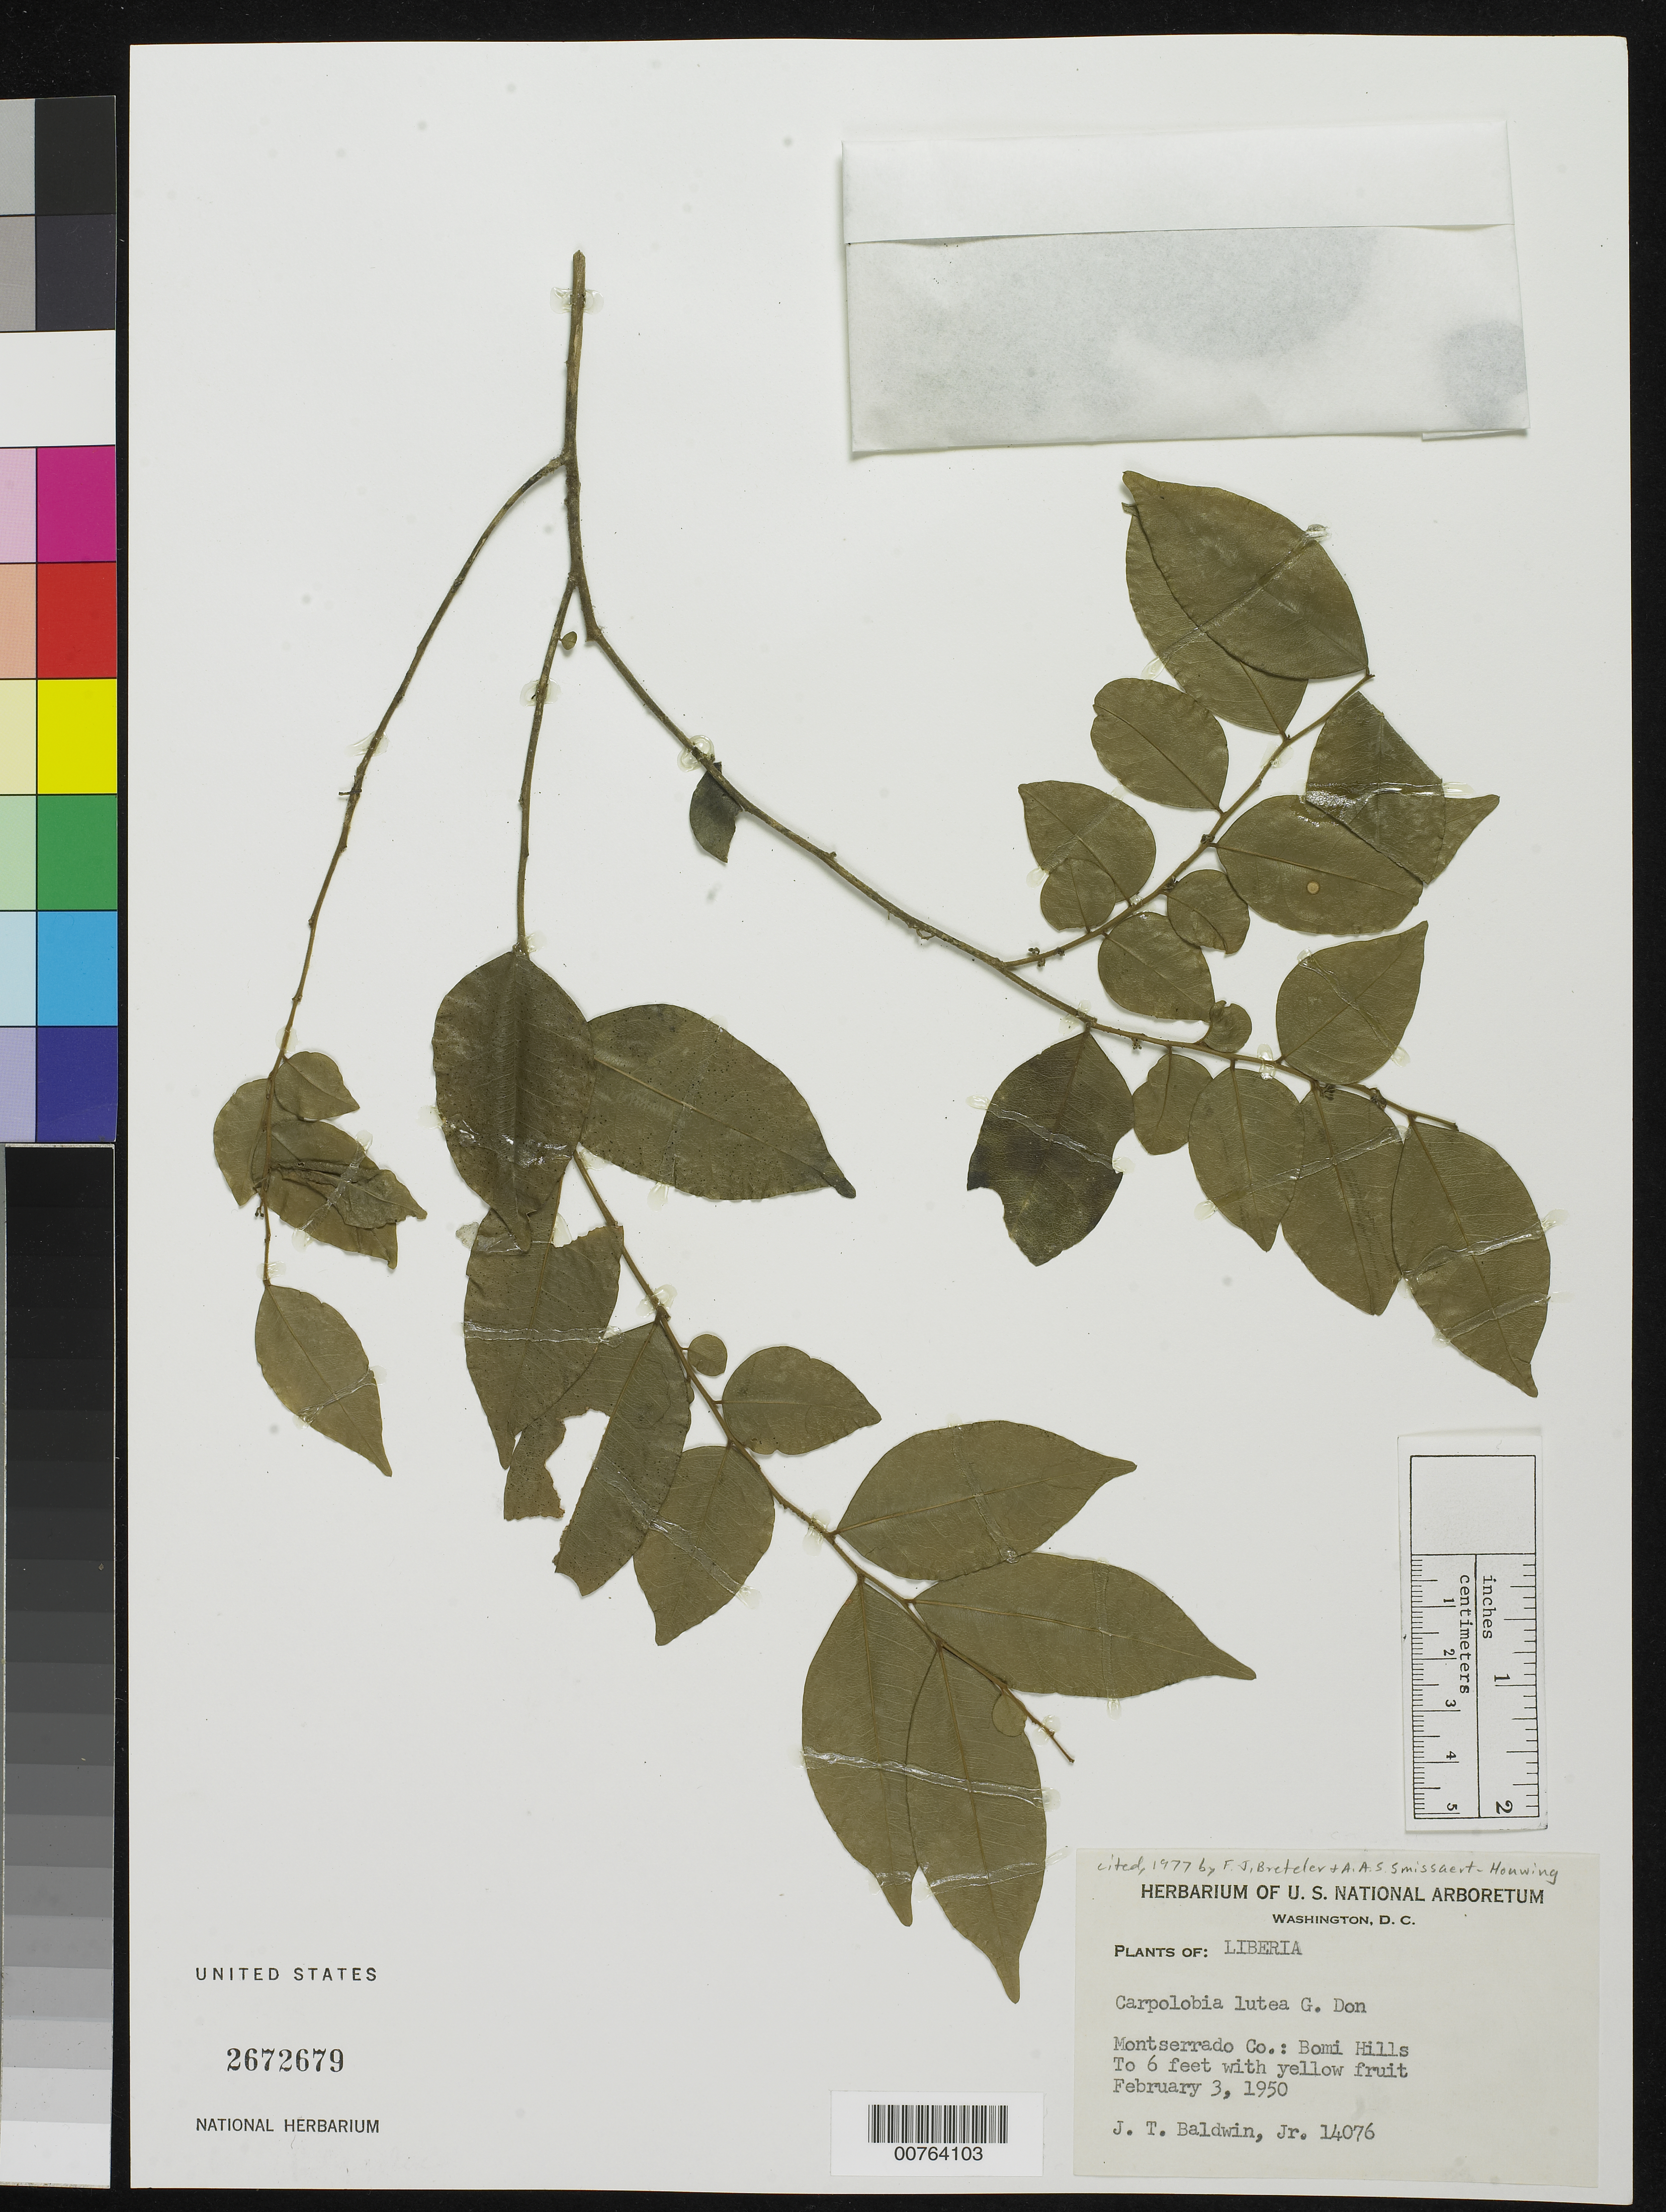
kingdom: Plantae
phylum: Tracheophyta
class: Magnoliopsida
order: Fabales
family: Polygalaceae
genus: Carpolobia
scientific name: Carpolobia lutea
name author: G. Don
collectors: J. T. Baldwin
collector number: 14076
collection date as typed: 3 Feb 1950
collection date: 1950-02-03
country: Liberia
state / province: Montserrado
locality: Bomi Hills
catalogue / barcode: US 2672679